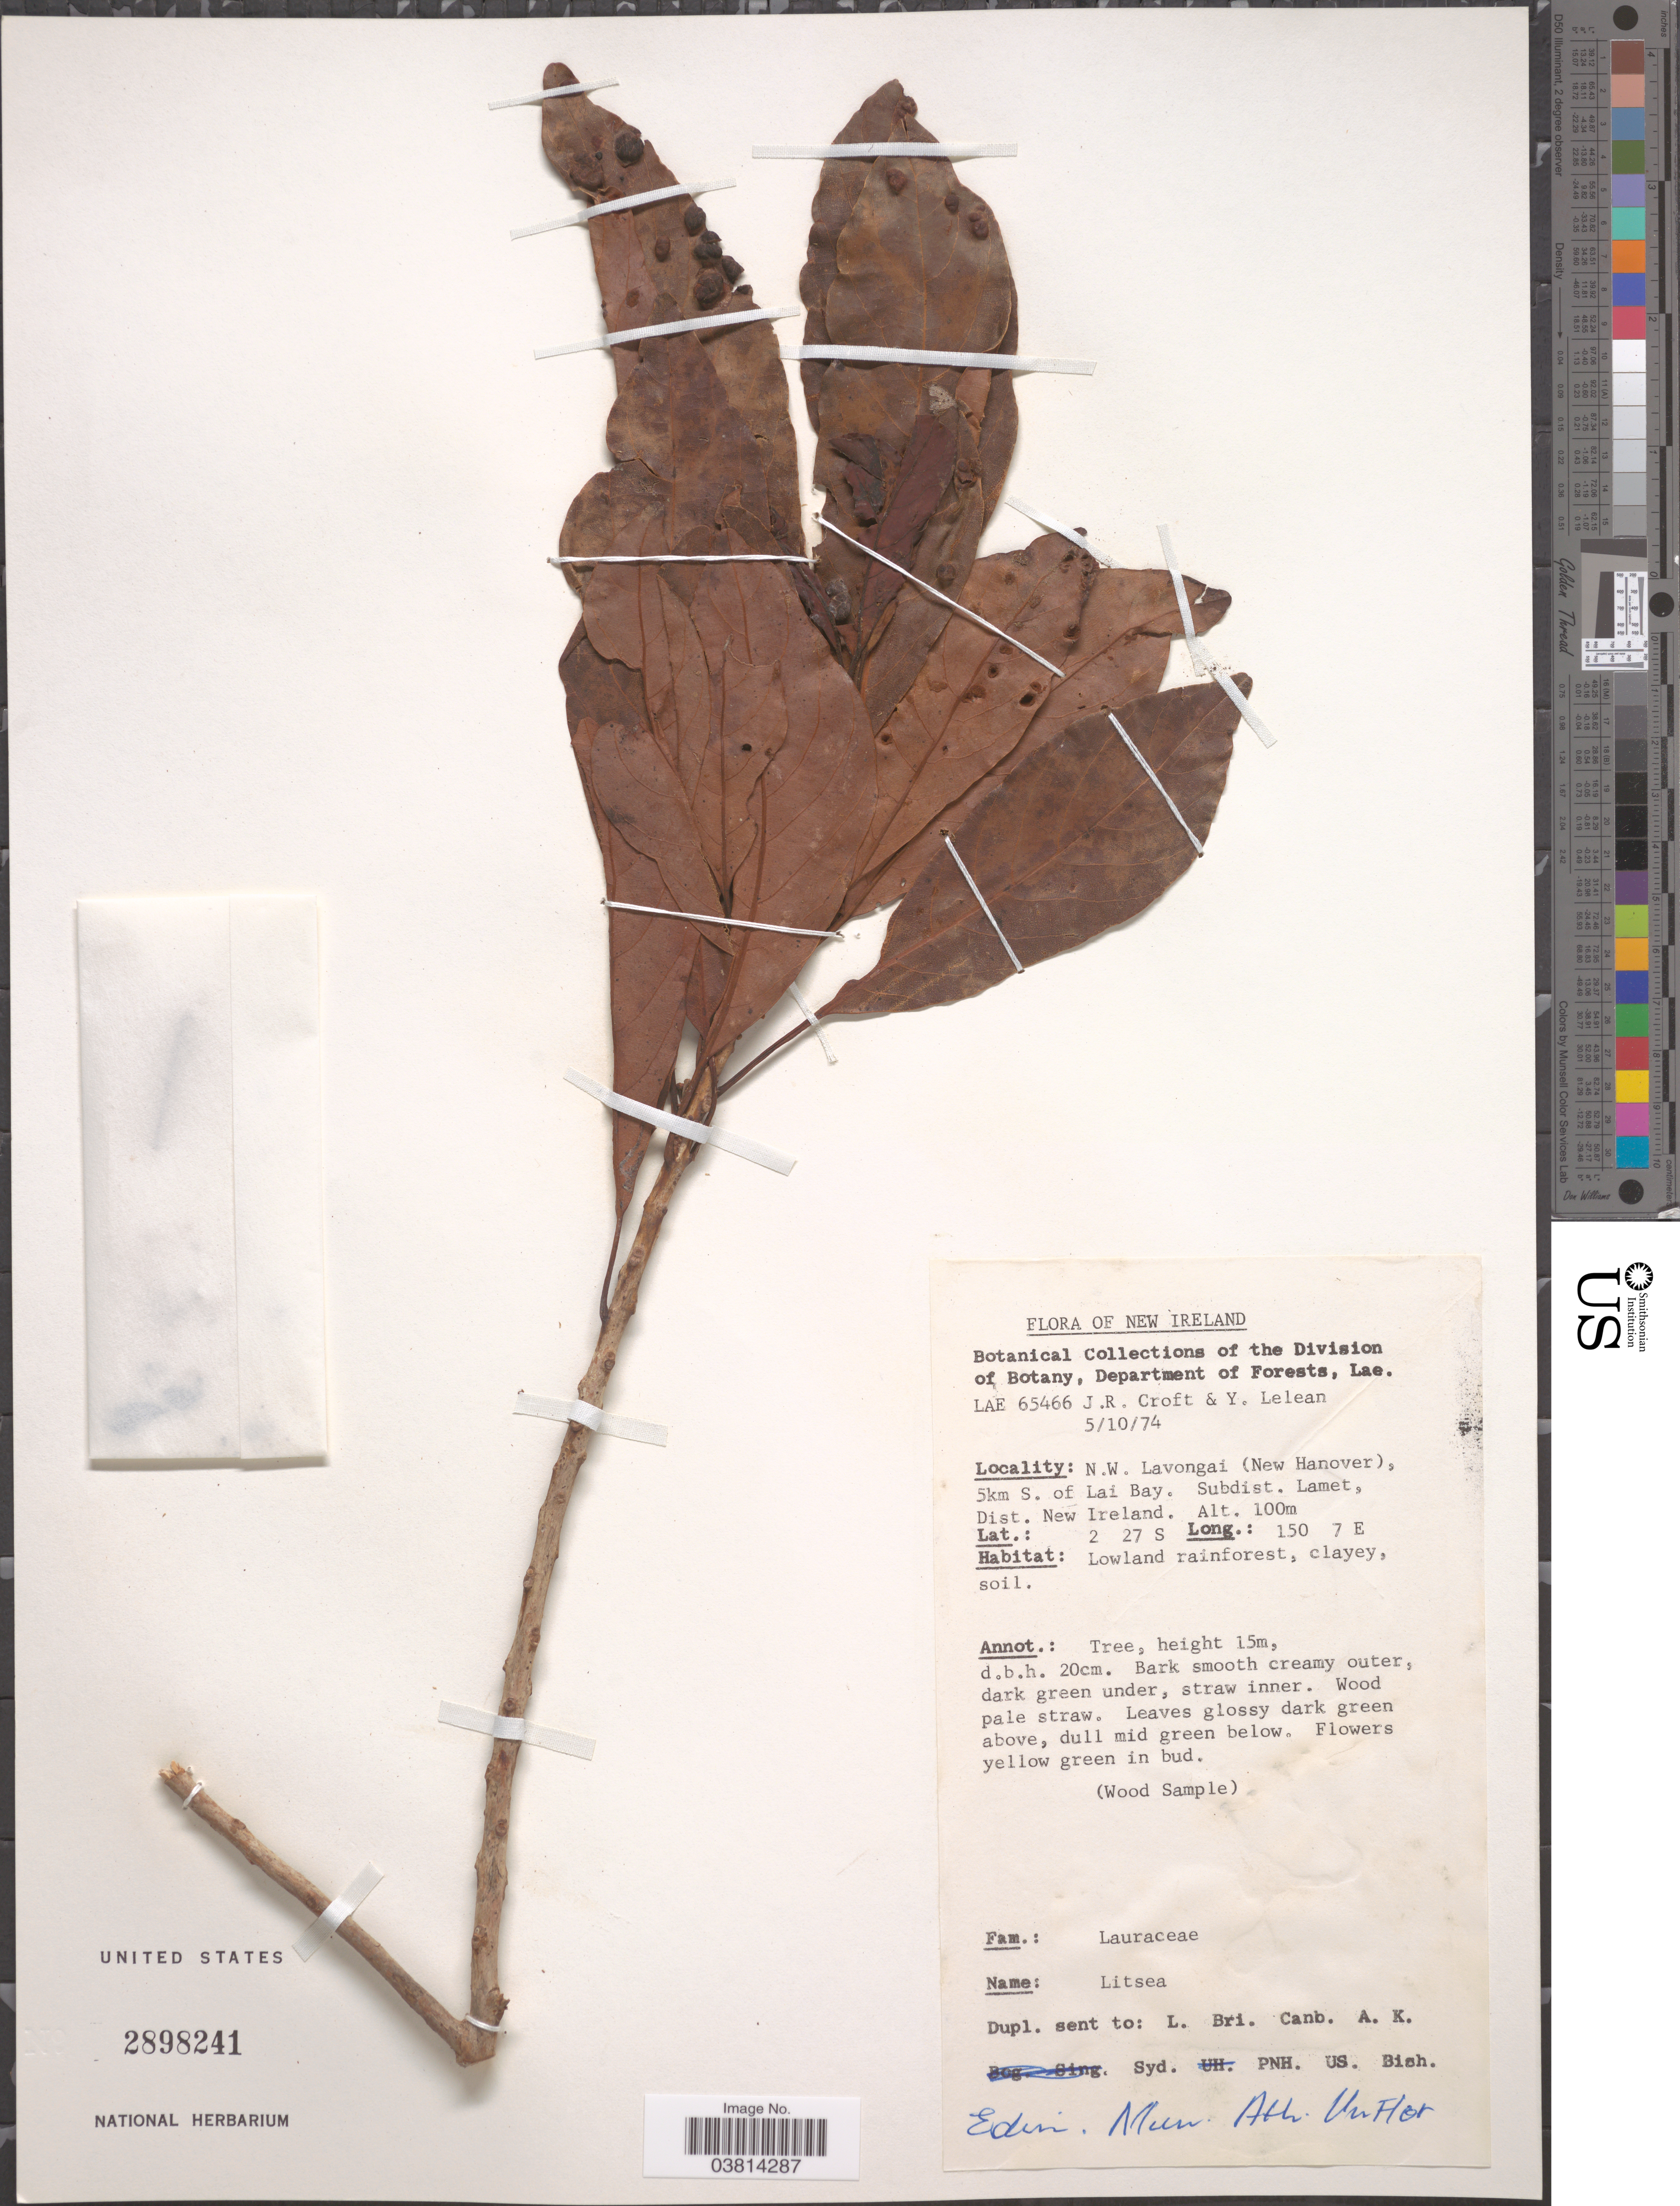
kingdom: Plantae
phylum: Tracheophyta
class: Magnoliopsida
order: Laurales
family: Lauraceae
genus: Litsea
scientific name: Litsea sp.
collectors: J. R. Croft & Y. Lelean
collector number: LAE 65466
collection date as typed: Transcribed d/m/y: 5/10/74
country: Papua New Guinea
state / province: New Ireland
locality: N.W. Lavongai (New Hanover). 5km S. of Lai Bay. Subdist. Lamet, Dist. New Ireland.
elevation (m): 100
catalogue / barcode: US 2898241